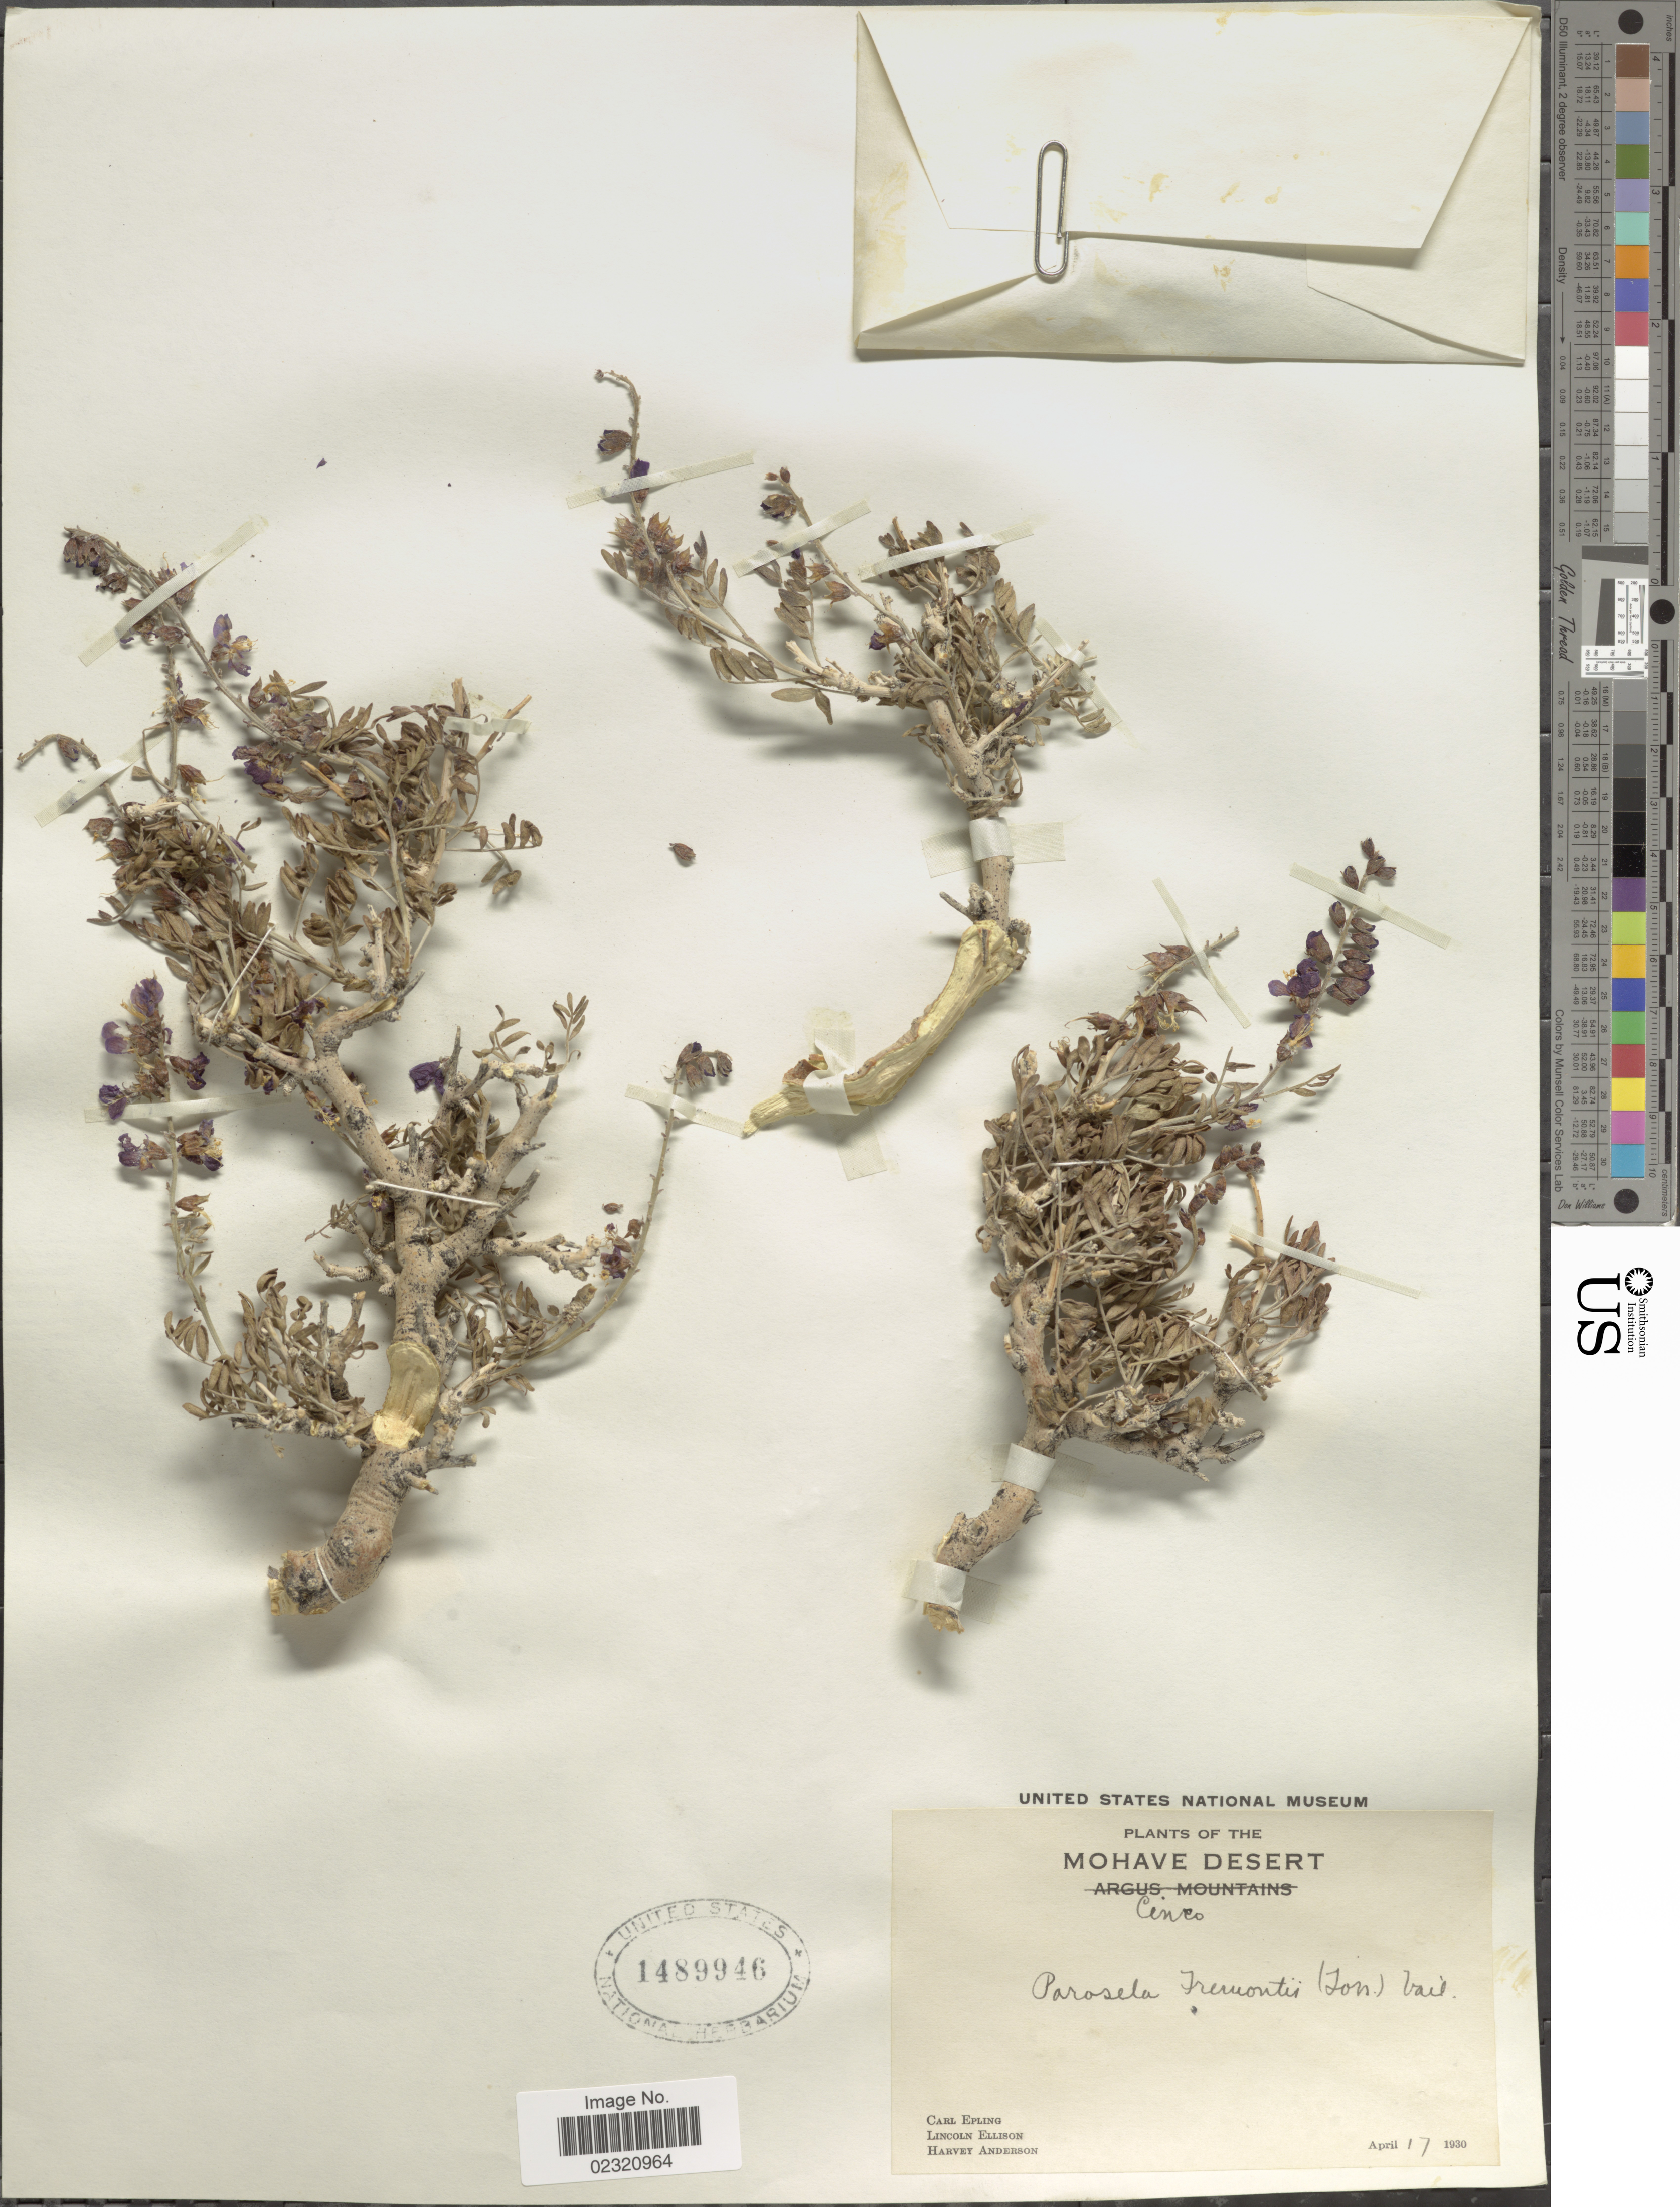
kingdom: Plantae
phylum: Tracheophyta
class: Magnoliopsida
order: Fabales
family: Fabaceae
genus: Psorothamnus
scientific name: Psorothamnus fremontii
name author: (Torr. ex A. Gray) Barneby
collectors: C. C. Epling, L. Ellison & H. Anderson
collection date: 1930-04-17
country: United States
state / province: California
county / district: Kern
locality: Mohave Desert, Cinco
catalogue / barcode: US 1489946